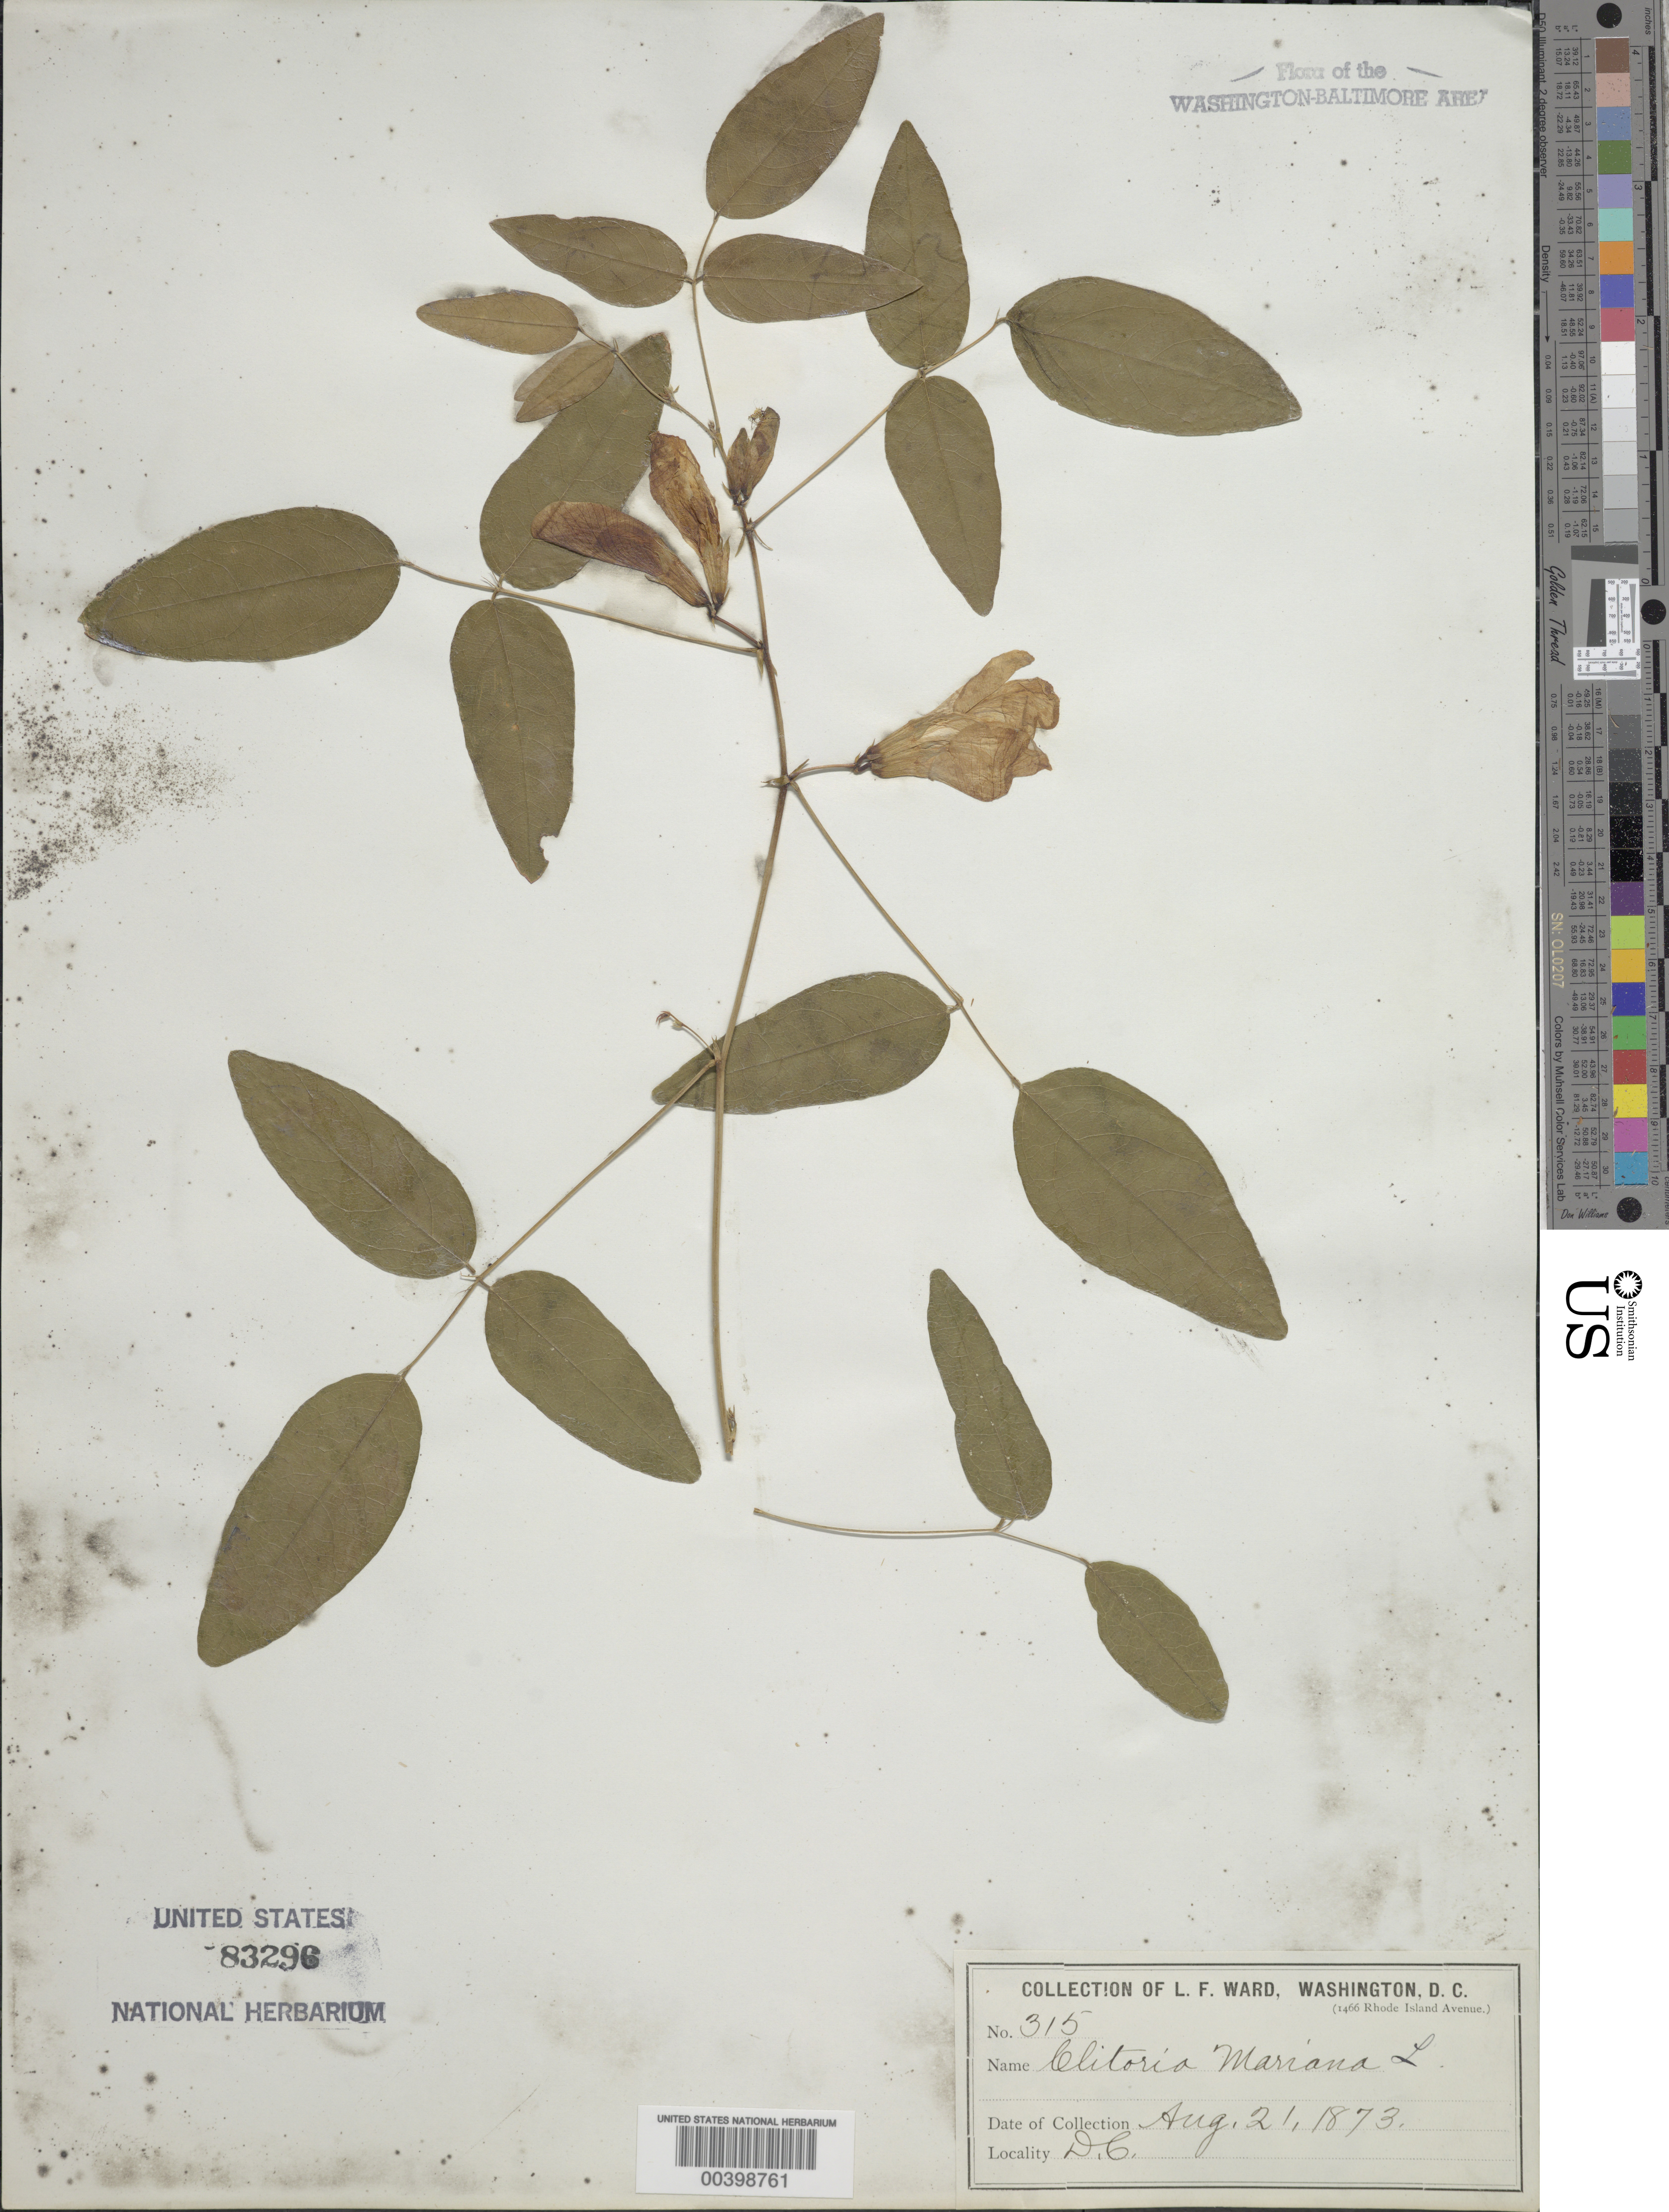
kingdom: Plantae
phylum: Tracheophyta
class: Magnoliopsida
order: Fabales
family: Fabaceae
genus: Clitoria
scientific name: Clitoria mariana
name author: L.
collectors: L. F. Ward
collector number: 315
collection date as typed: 21 Aug 1873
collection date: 1873-08-21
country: United States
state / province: District of Columbia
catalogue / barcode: US 83296